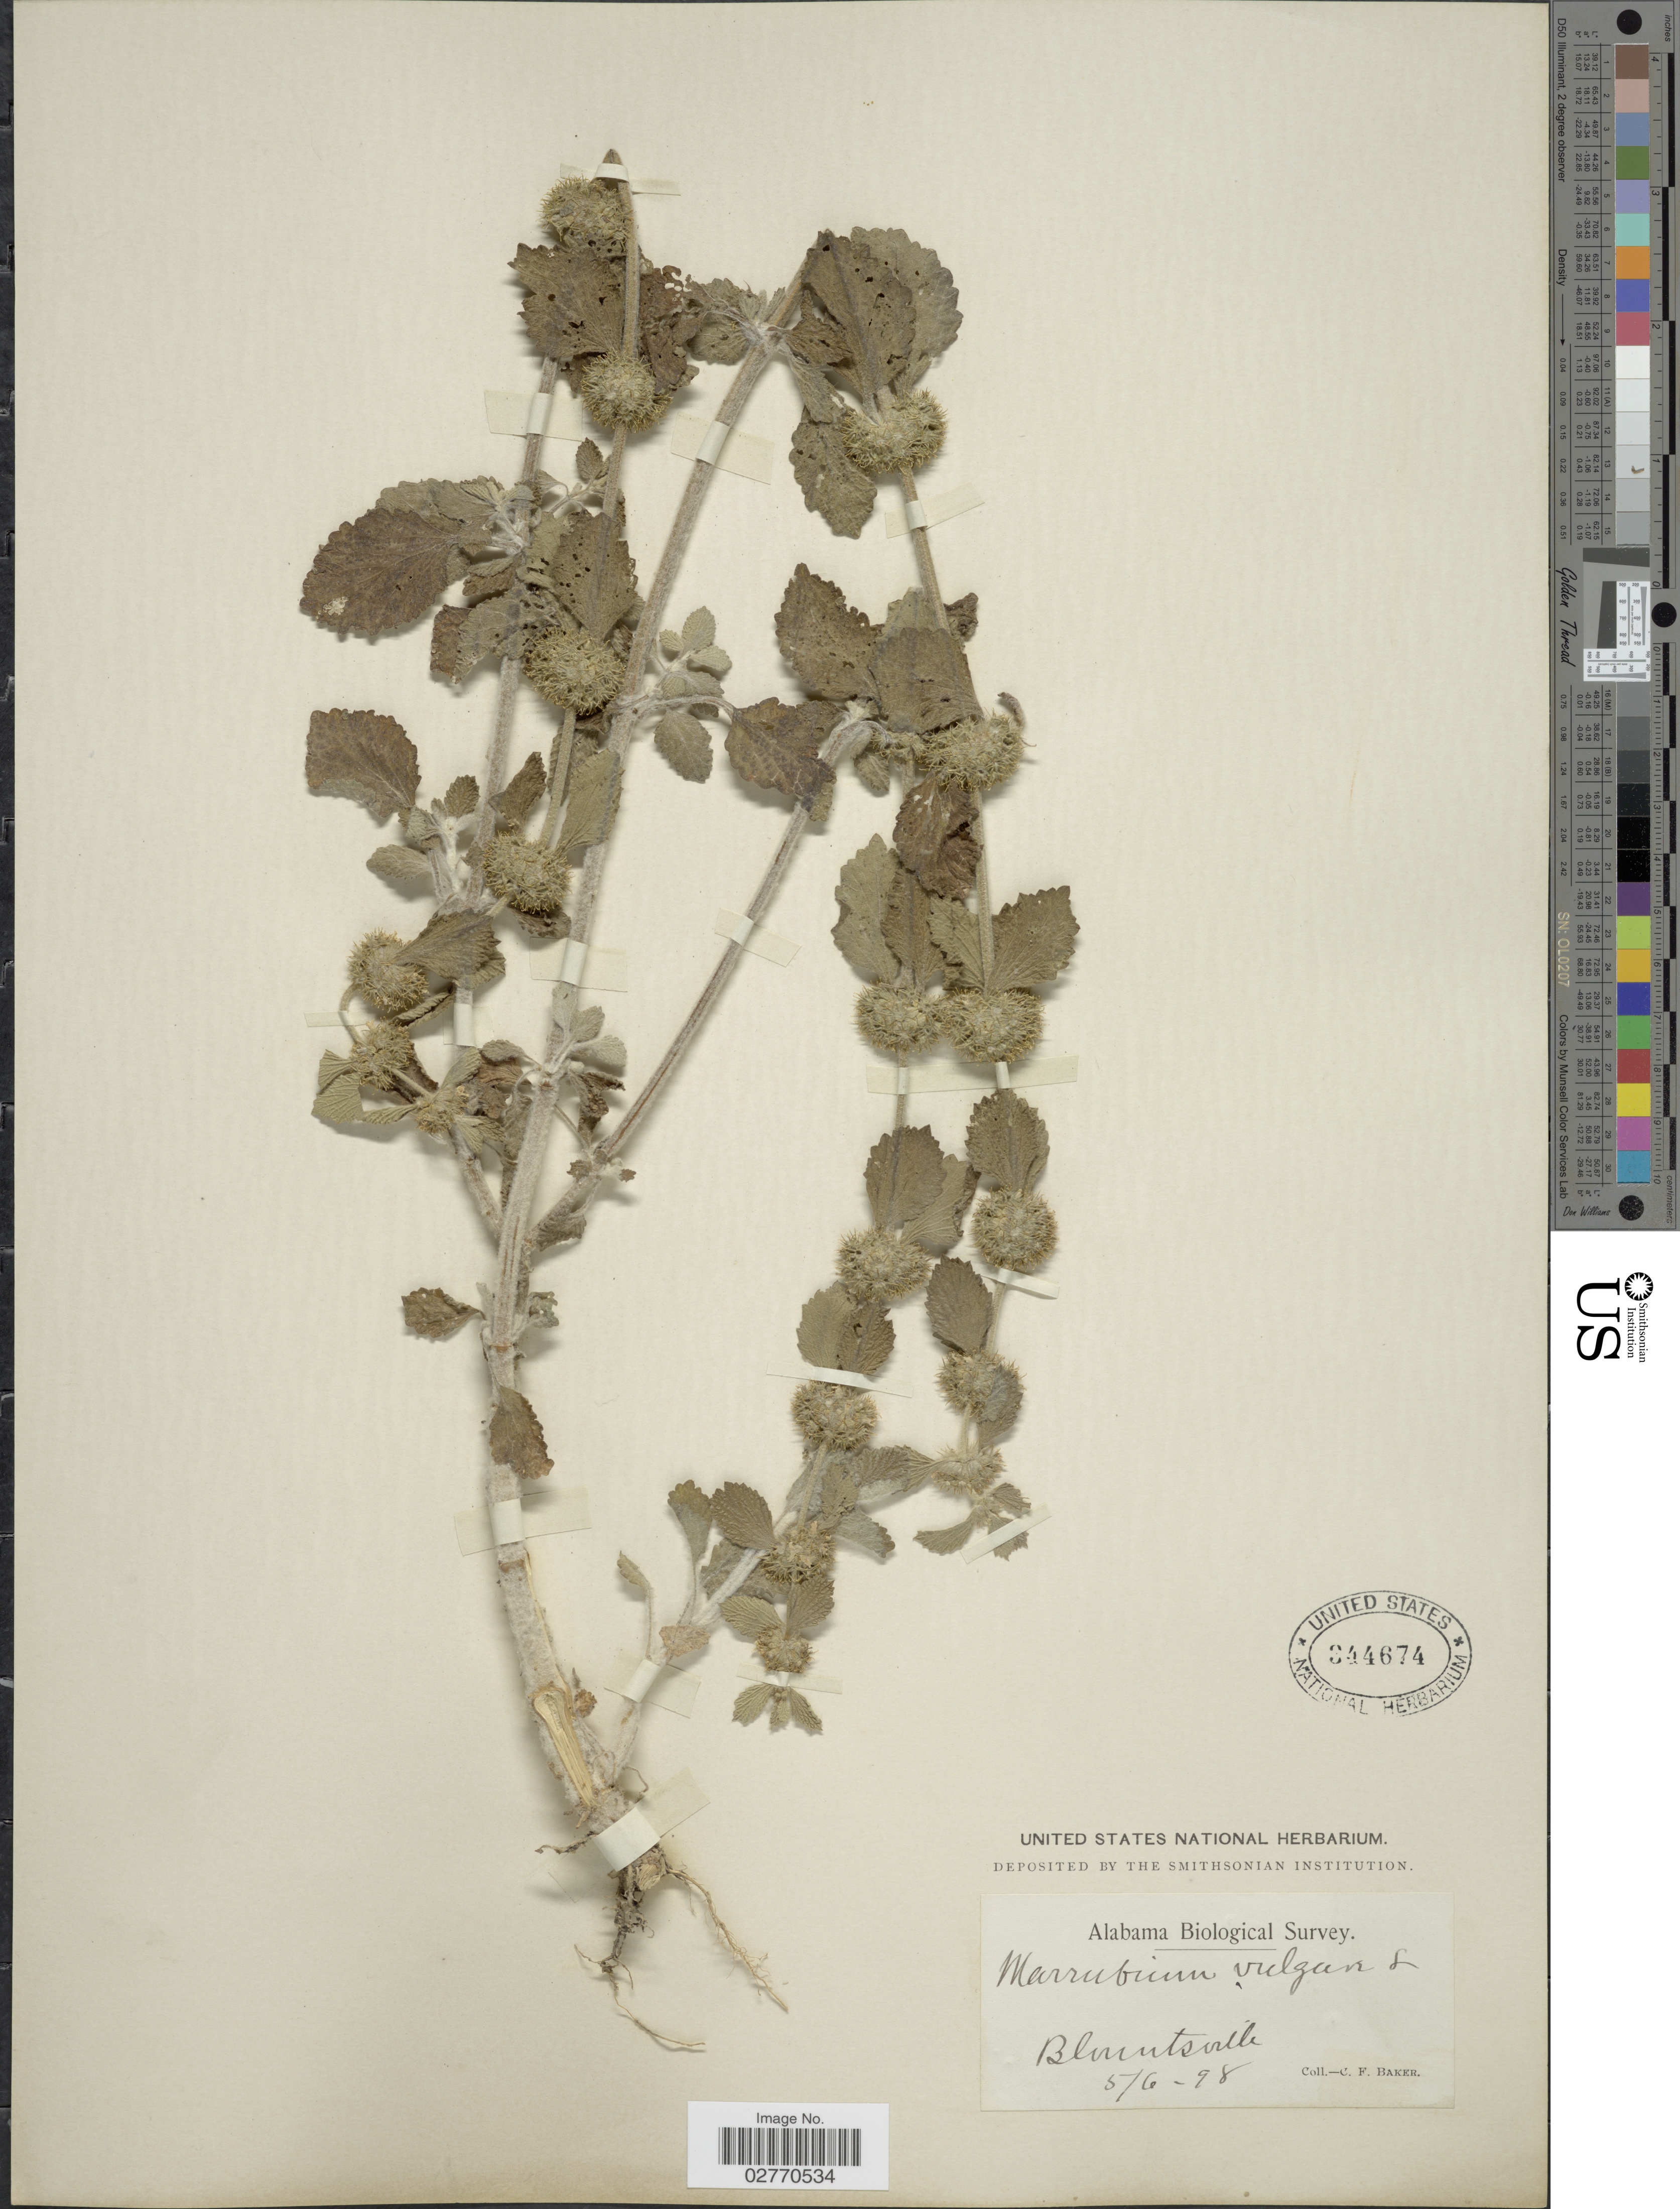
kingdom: Plantae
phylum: Tracheophyta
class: Magnoliopsida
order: Lamiales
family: Lamiaceae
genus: Marrubium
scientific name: Marrubium vulgare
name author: L.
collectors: C. F. Baker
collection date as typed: Transcribed d/m/y: 6/5/98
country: United States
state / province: Alabama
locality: Blountsville.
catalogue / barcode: US 344674